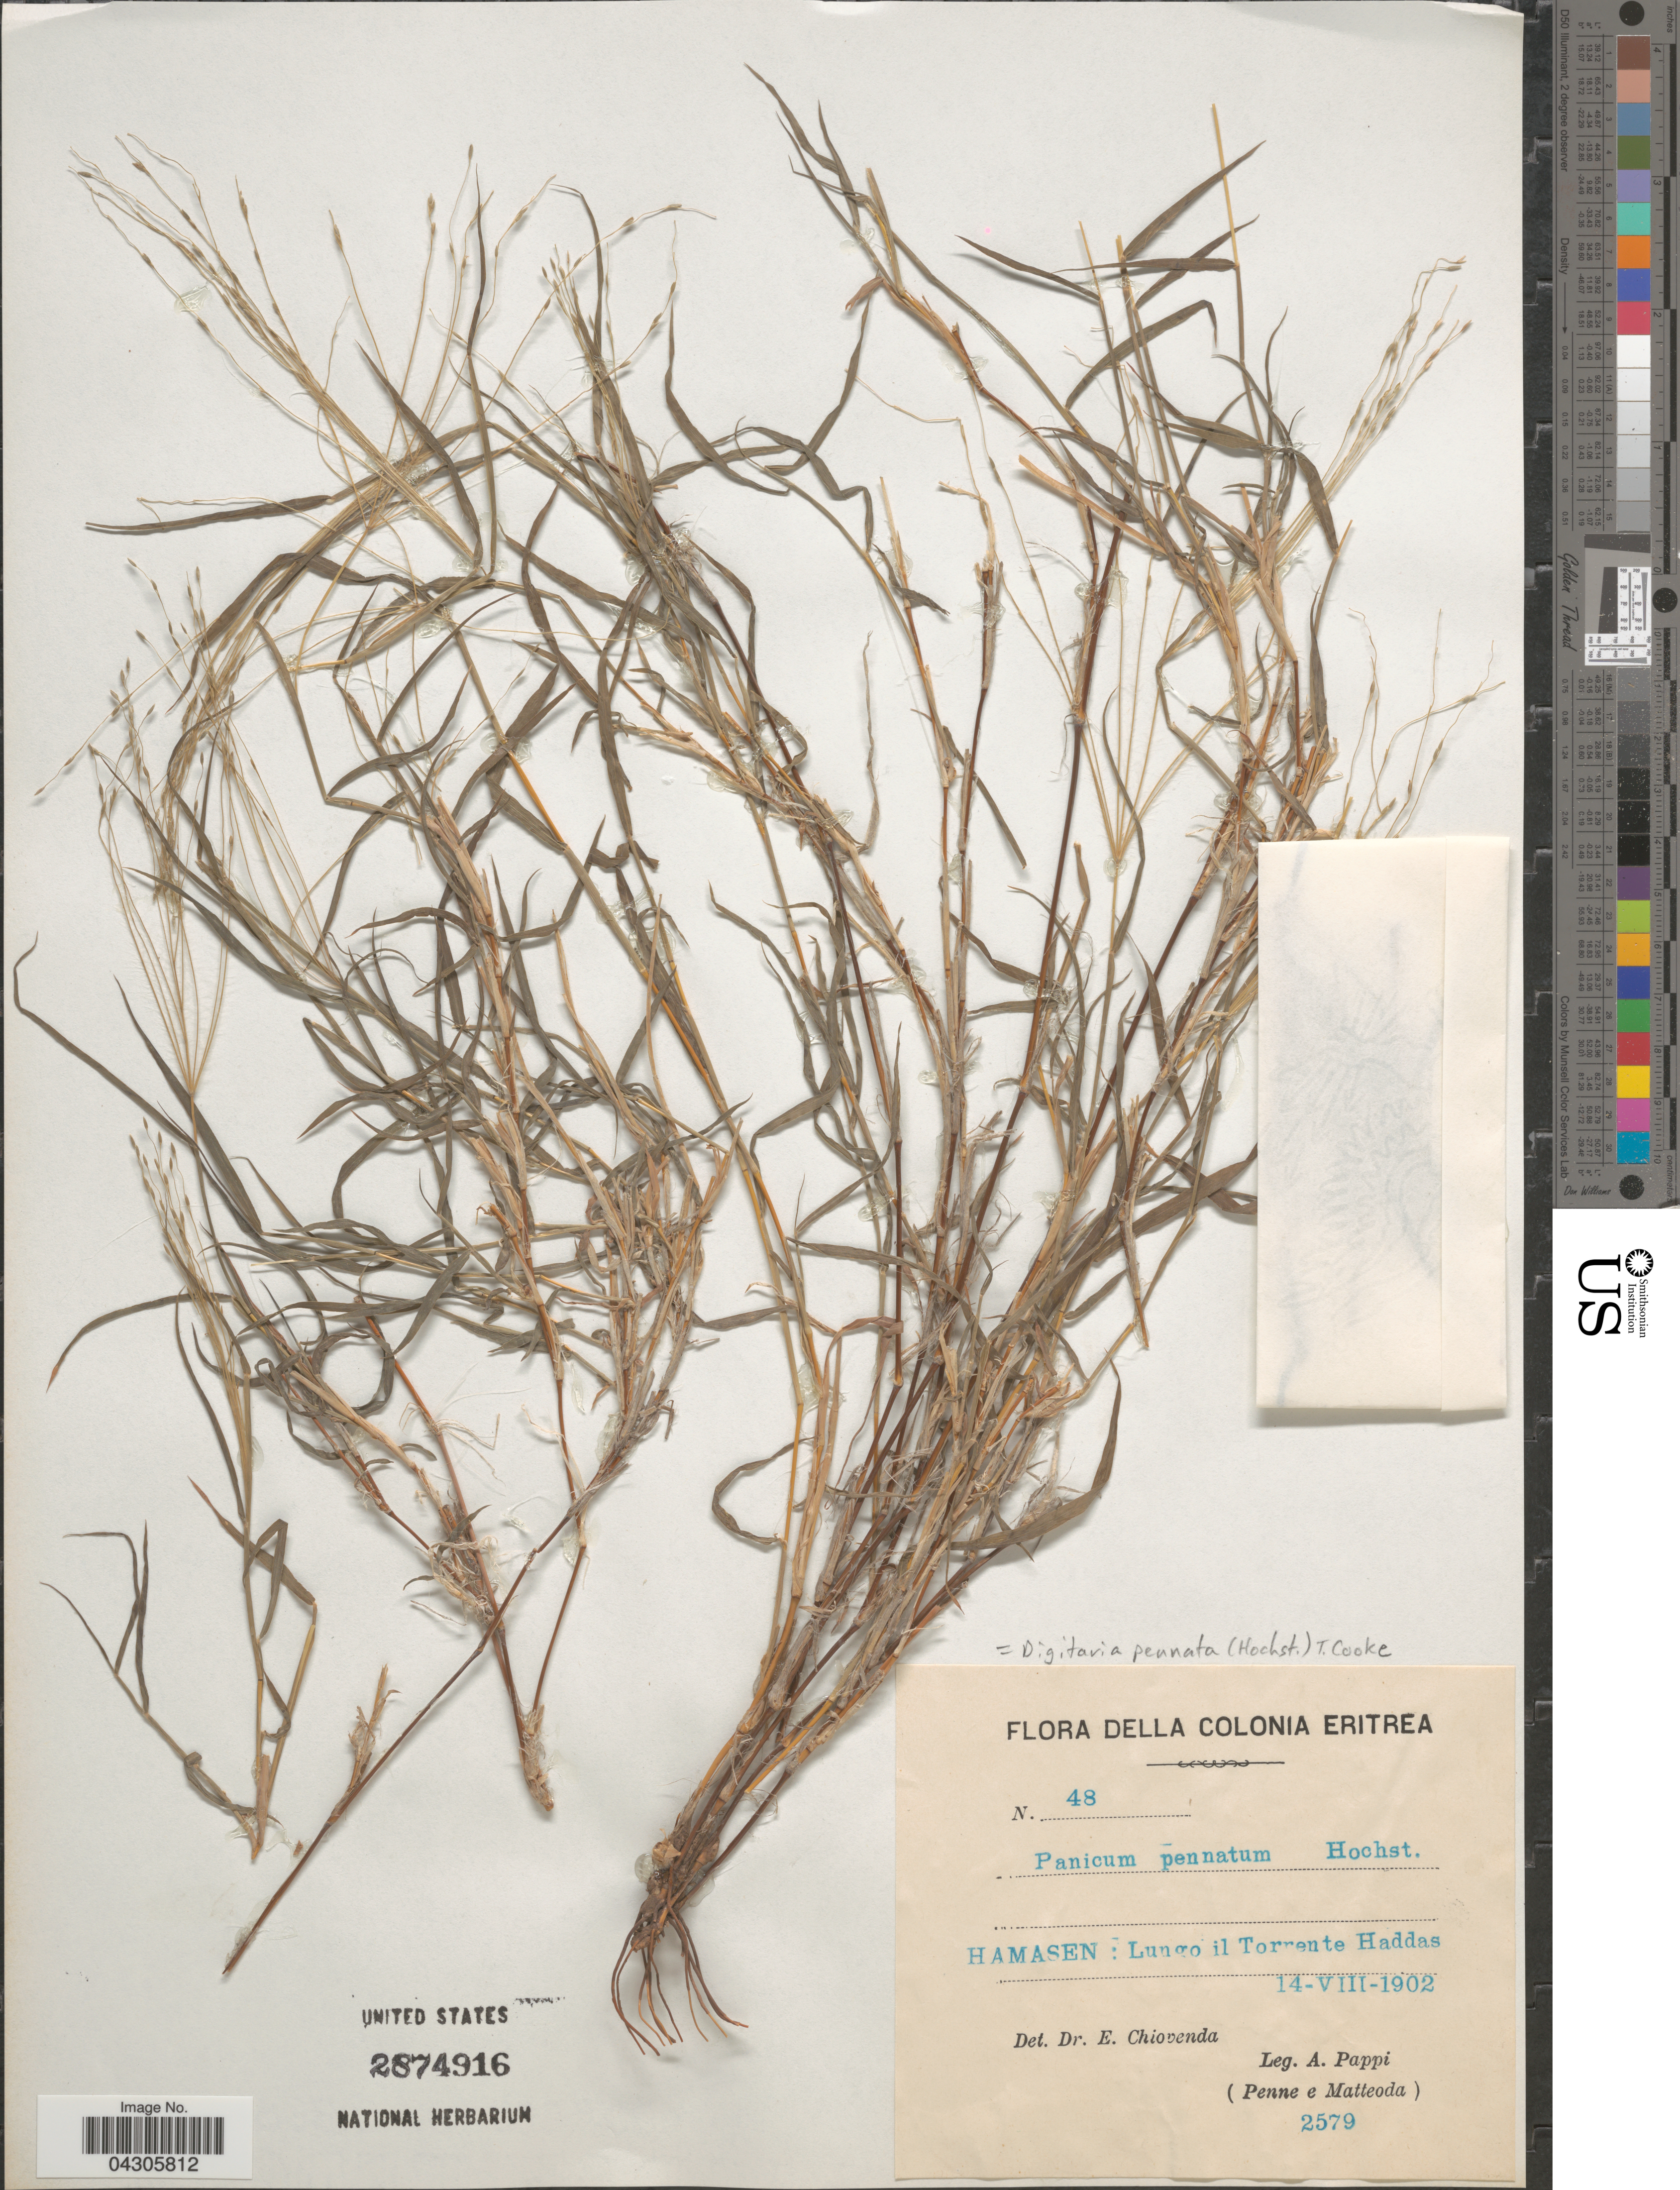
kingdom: Plantae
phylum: Tracheophyta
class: Liliopsida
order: Poales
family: Poaceae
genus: Digitaria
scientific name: Digitaria pennata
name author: (Hochst.) T. Cooke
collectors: A. Pappi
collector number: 48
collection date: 1902-08-14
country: Eritrea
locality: Colonia Eritrea. Hamasen: Lungo il Torrente Haddas.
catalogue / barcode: US 2874916